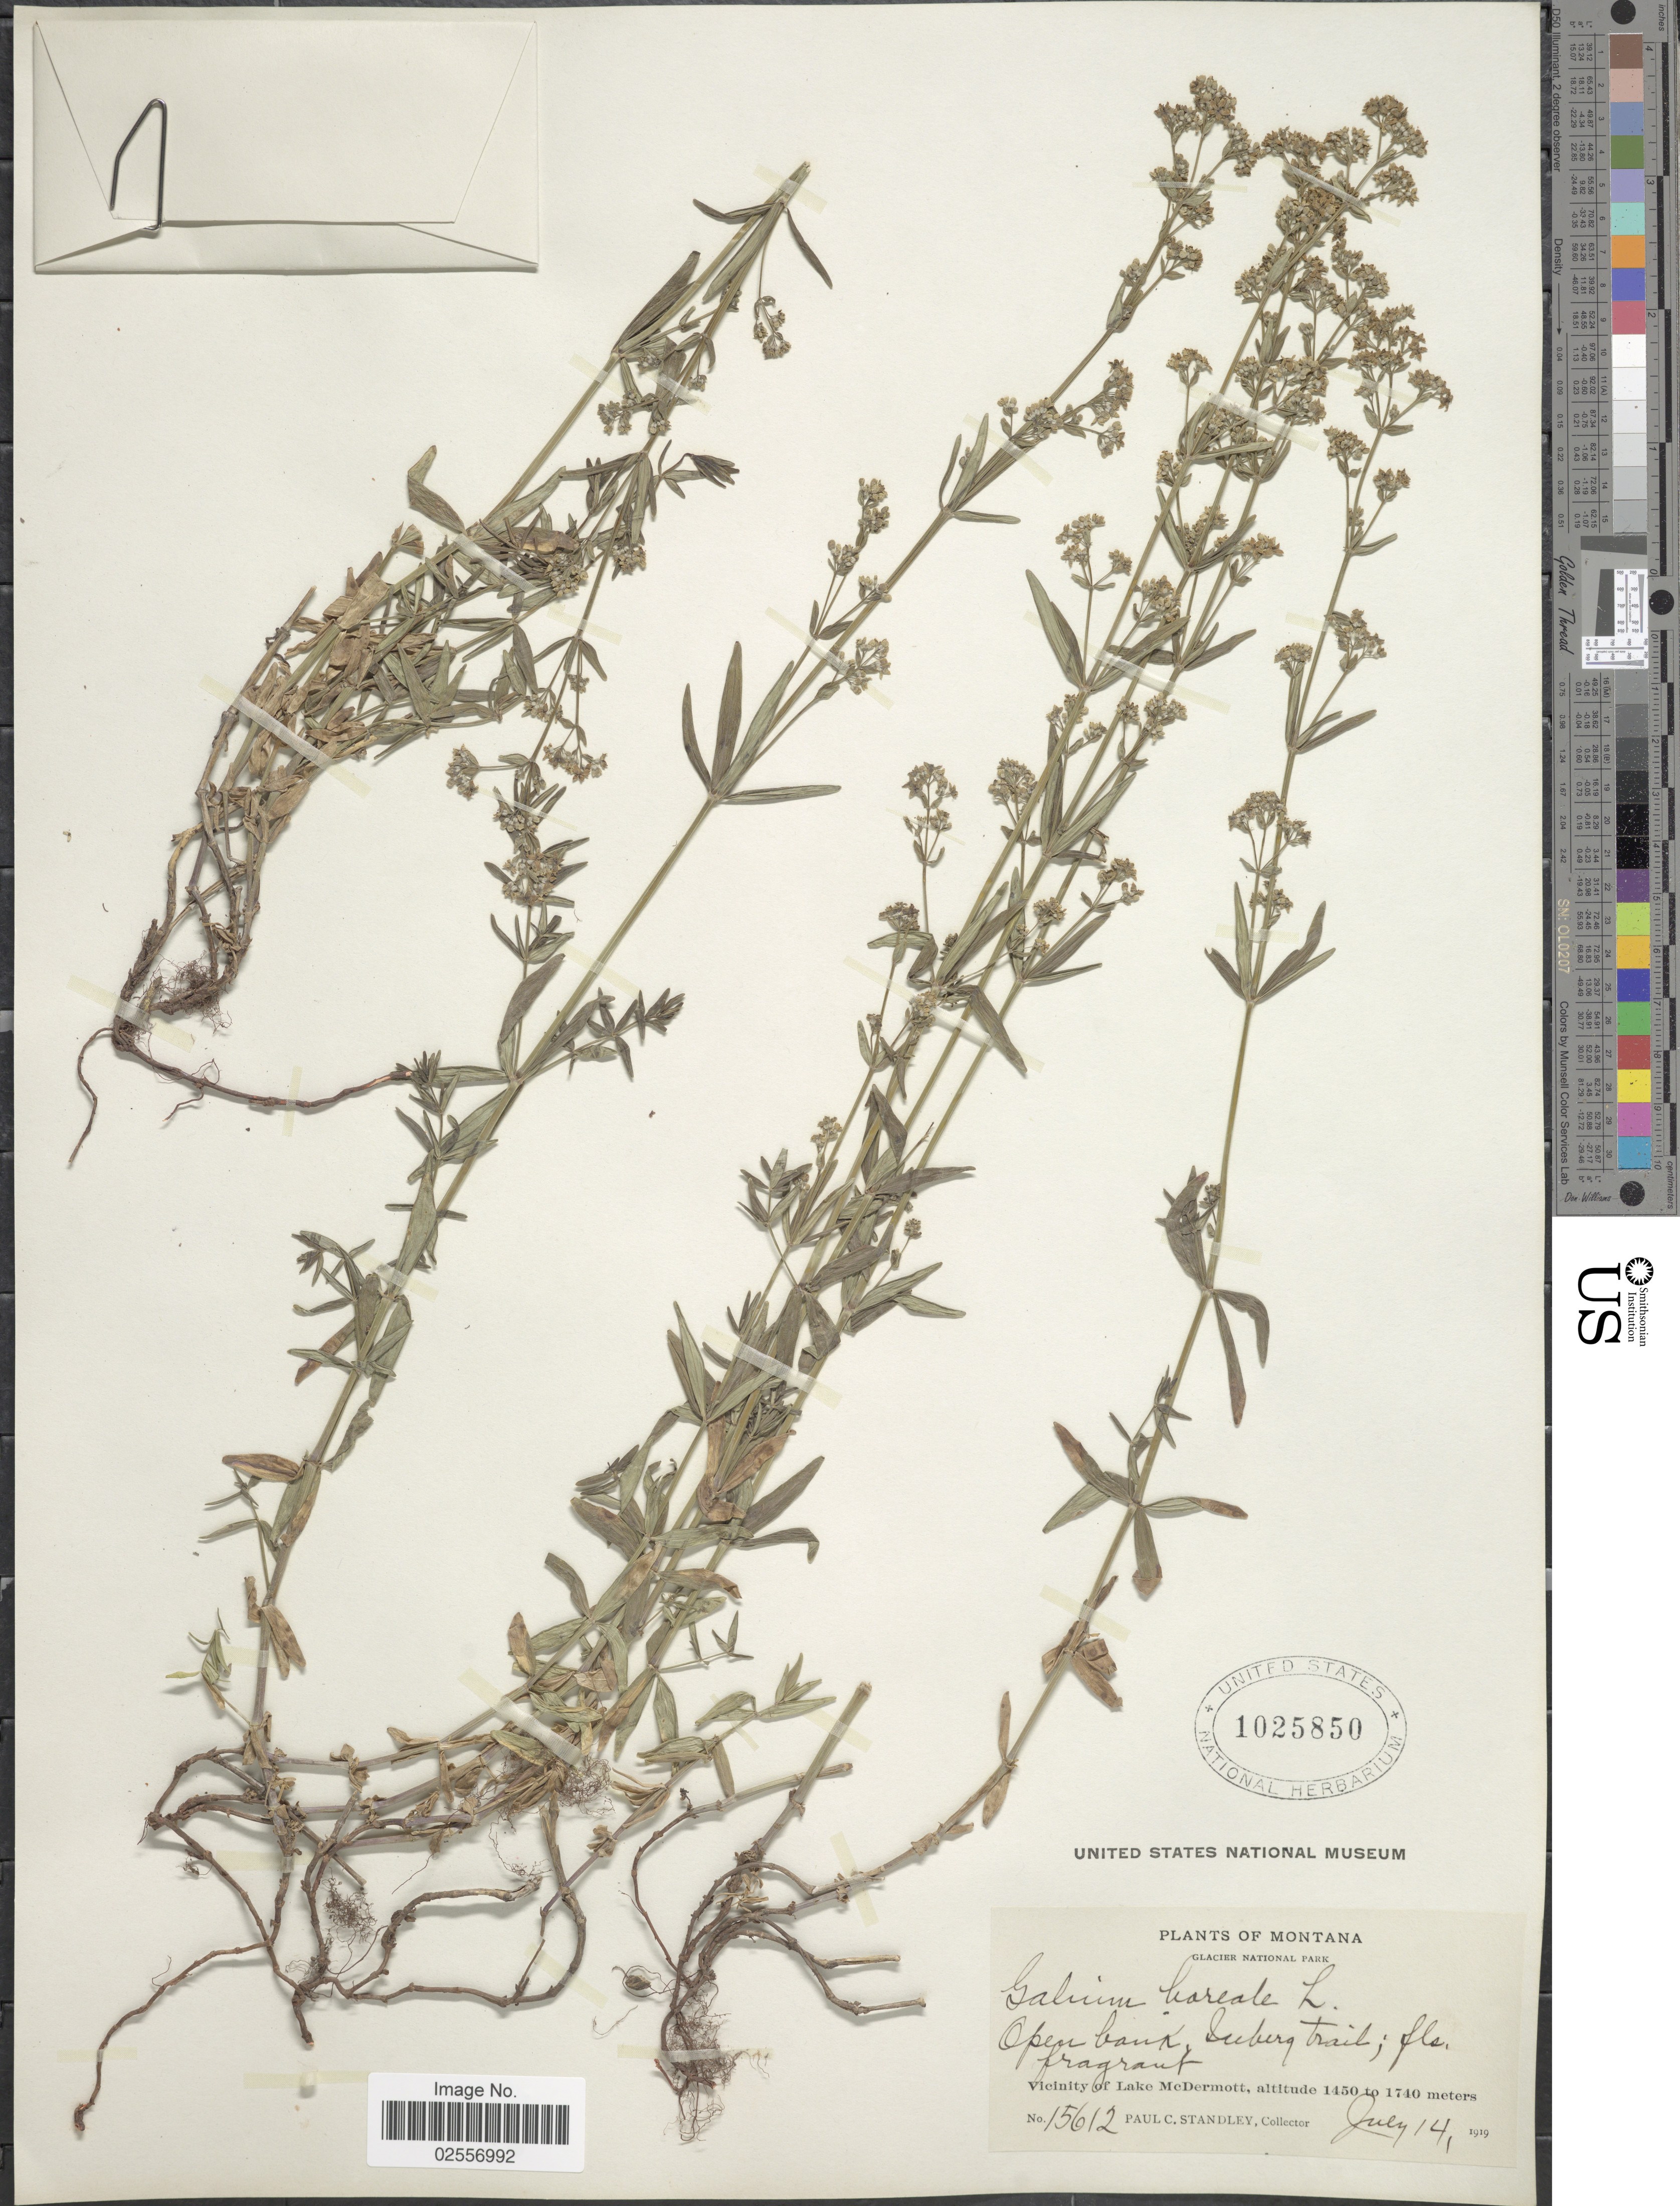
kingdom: Plantae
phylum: Tracheophyta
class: Magnoliopsida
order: Gentianales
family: Rubiaceae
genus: Galium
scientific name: Galium boreale L.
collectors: P. C. Standley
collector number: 15612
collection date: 1919-07-14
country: United States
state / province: Montana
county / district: Glacier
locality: Glacier National Park, Vicinity of Lake McDermott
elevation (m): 1450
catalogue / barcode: US 1025850